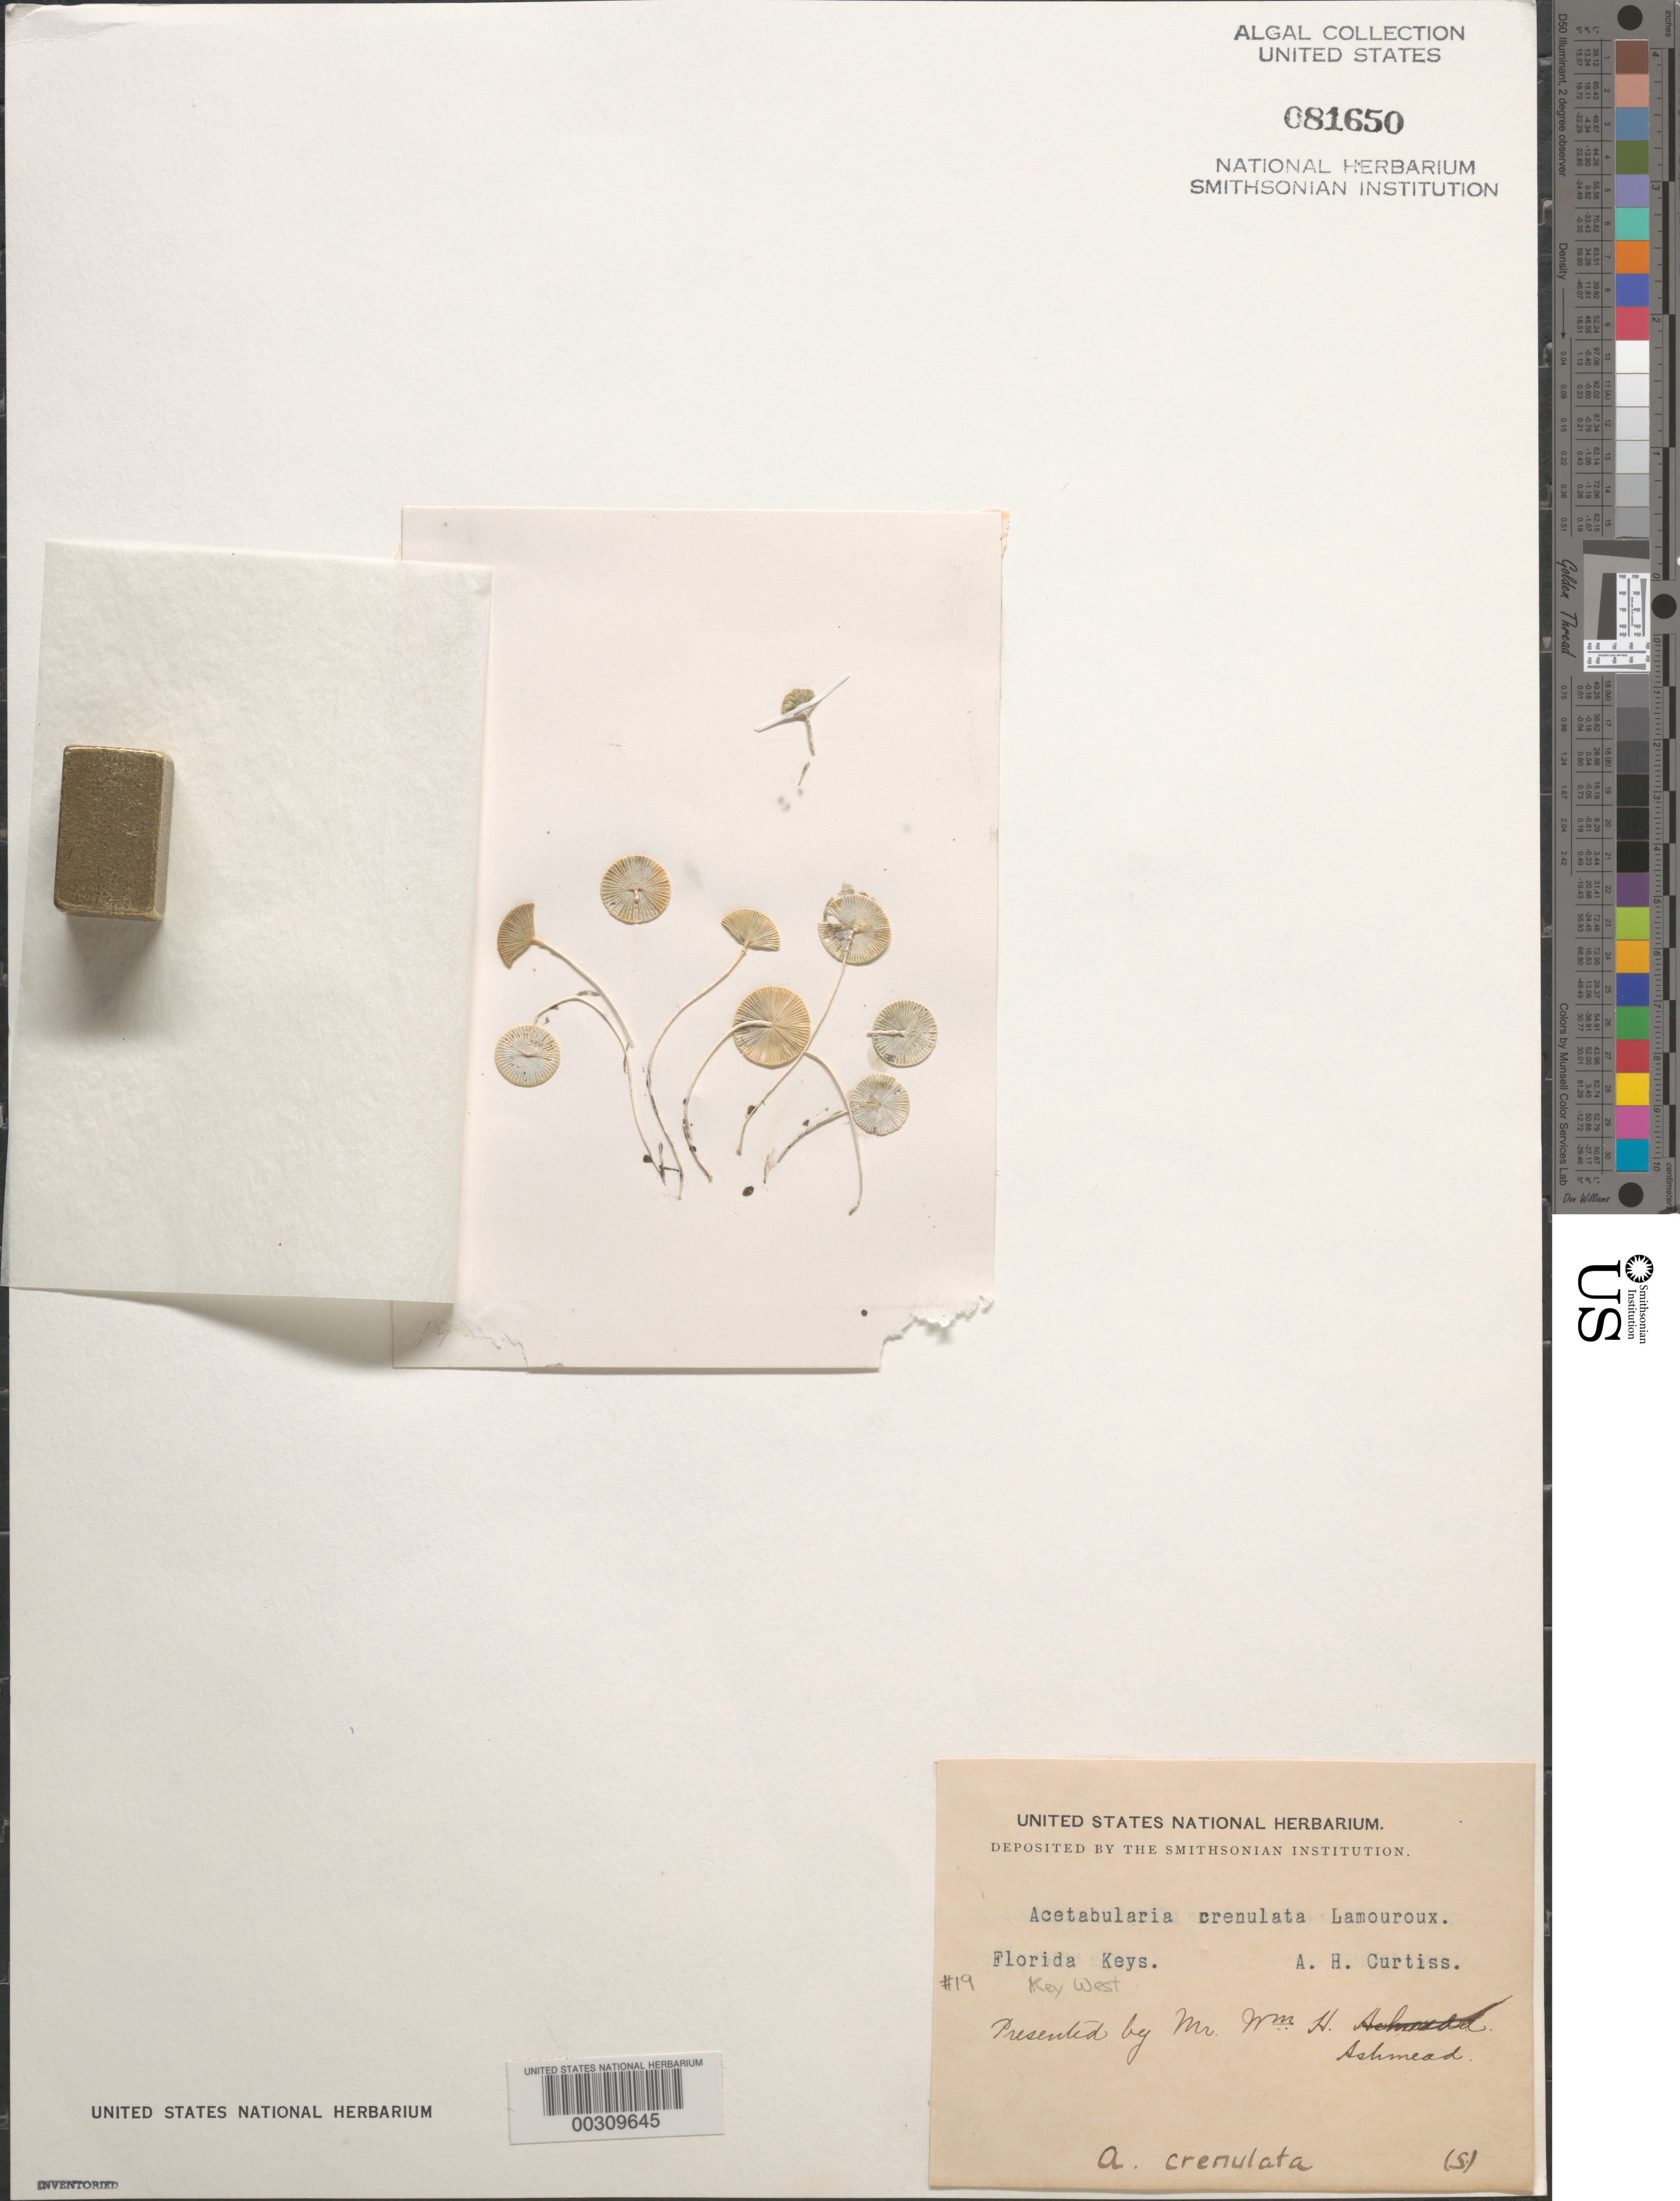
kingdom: Plantae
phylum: Chlorophyta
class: Ulvophyceae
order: Dasycladales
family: Polyphysaceae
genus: Acetabularia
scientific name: Acetabularia acetabulum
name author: J.V.Lamouroux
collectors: A. H. Curtiss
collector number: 19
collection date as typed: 18--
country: United States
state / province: Florida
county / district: Monroe County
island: Florida Keys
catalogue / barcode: US 81650